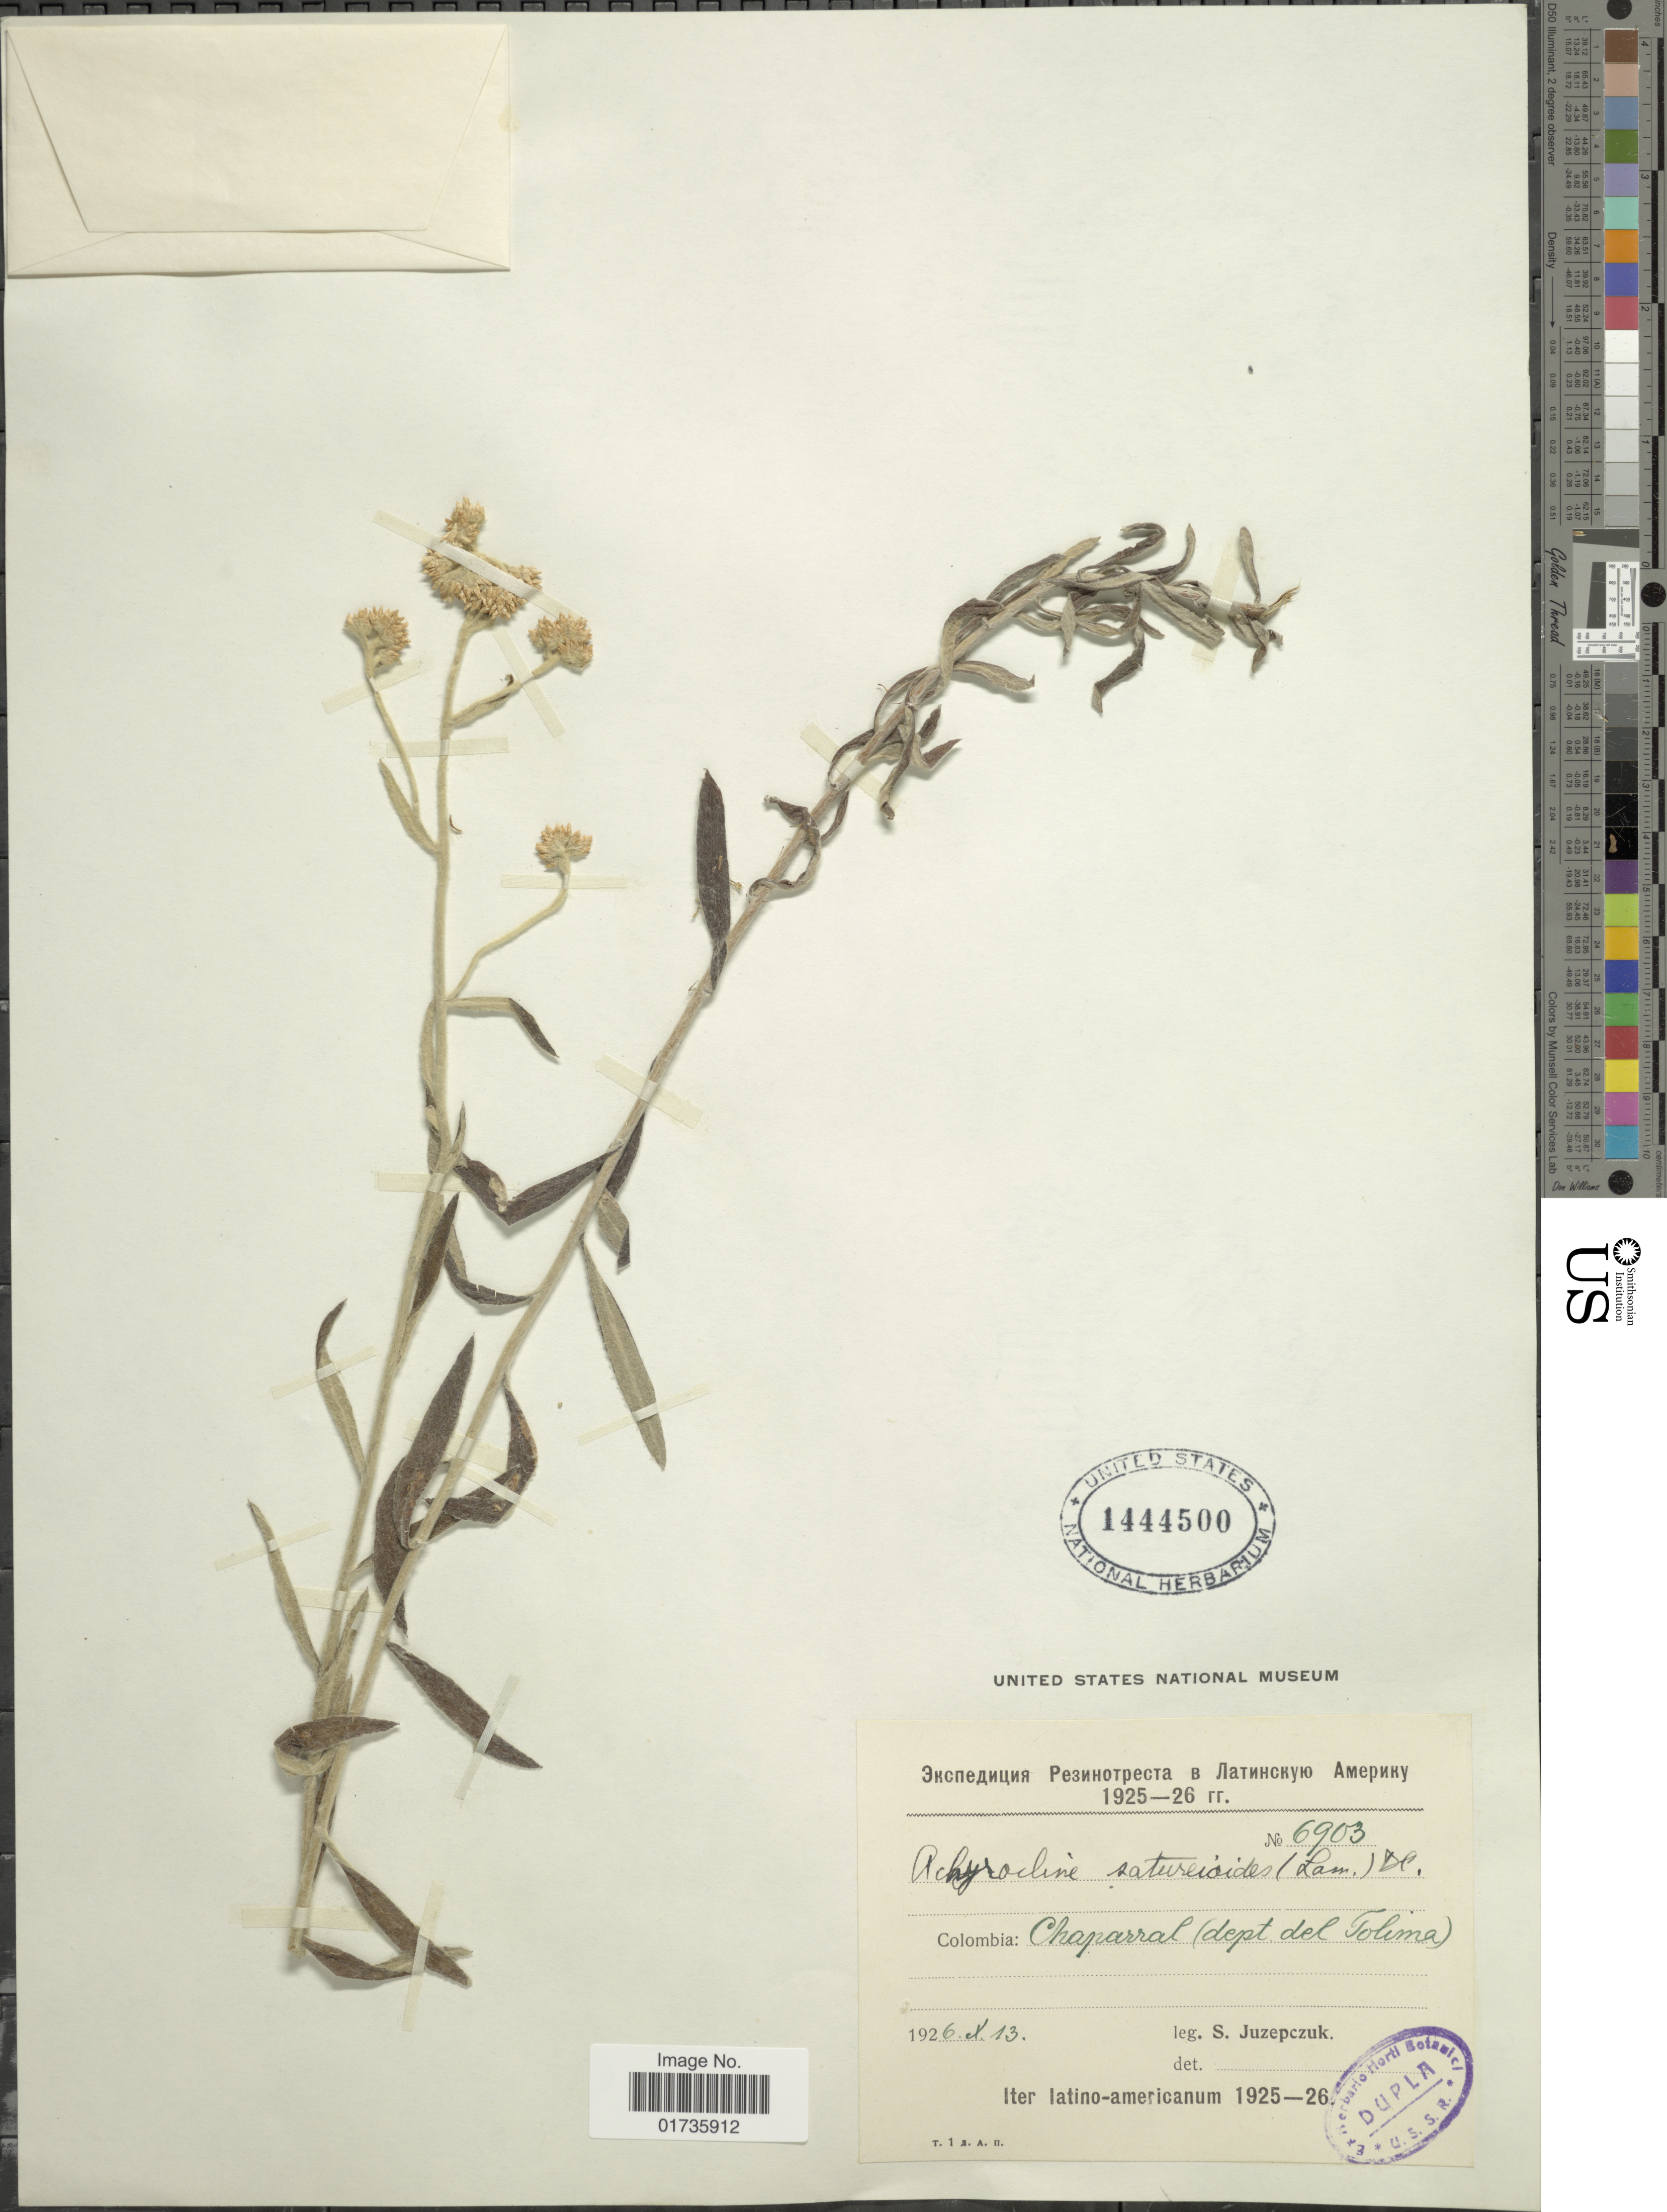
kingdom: Plantae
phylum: Tracheophyta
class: Magnoliopsida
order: Asterales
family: Asteraceae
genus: Achyrocline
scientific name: Achyrocline satureioides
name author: (Lam.) DC.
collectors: S. V. Juzepczuk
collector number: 6903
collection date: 1926-10-13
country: Colombia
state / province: Tolima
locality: Chaparral (dept del Tolima)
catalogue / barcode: US 1444500